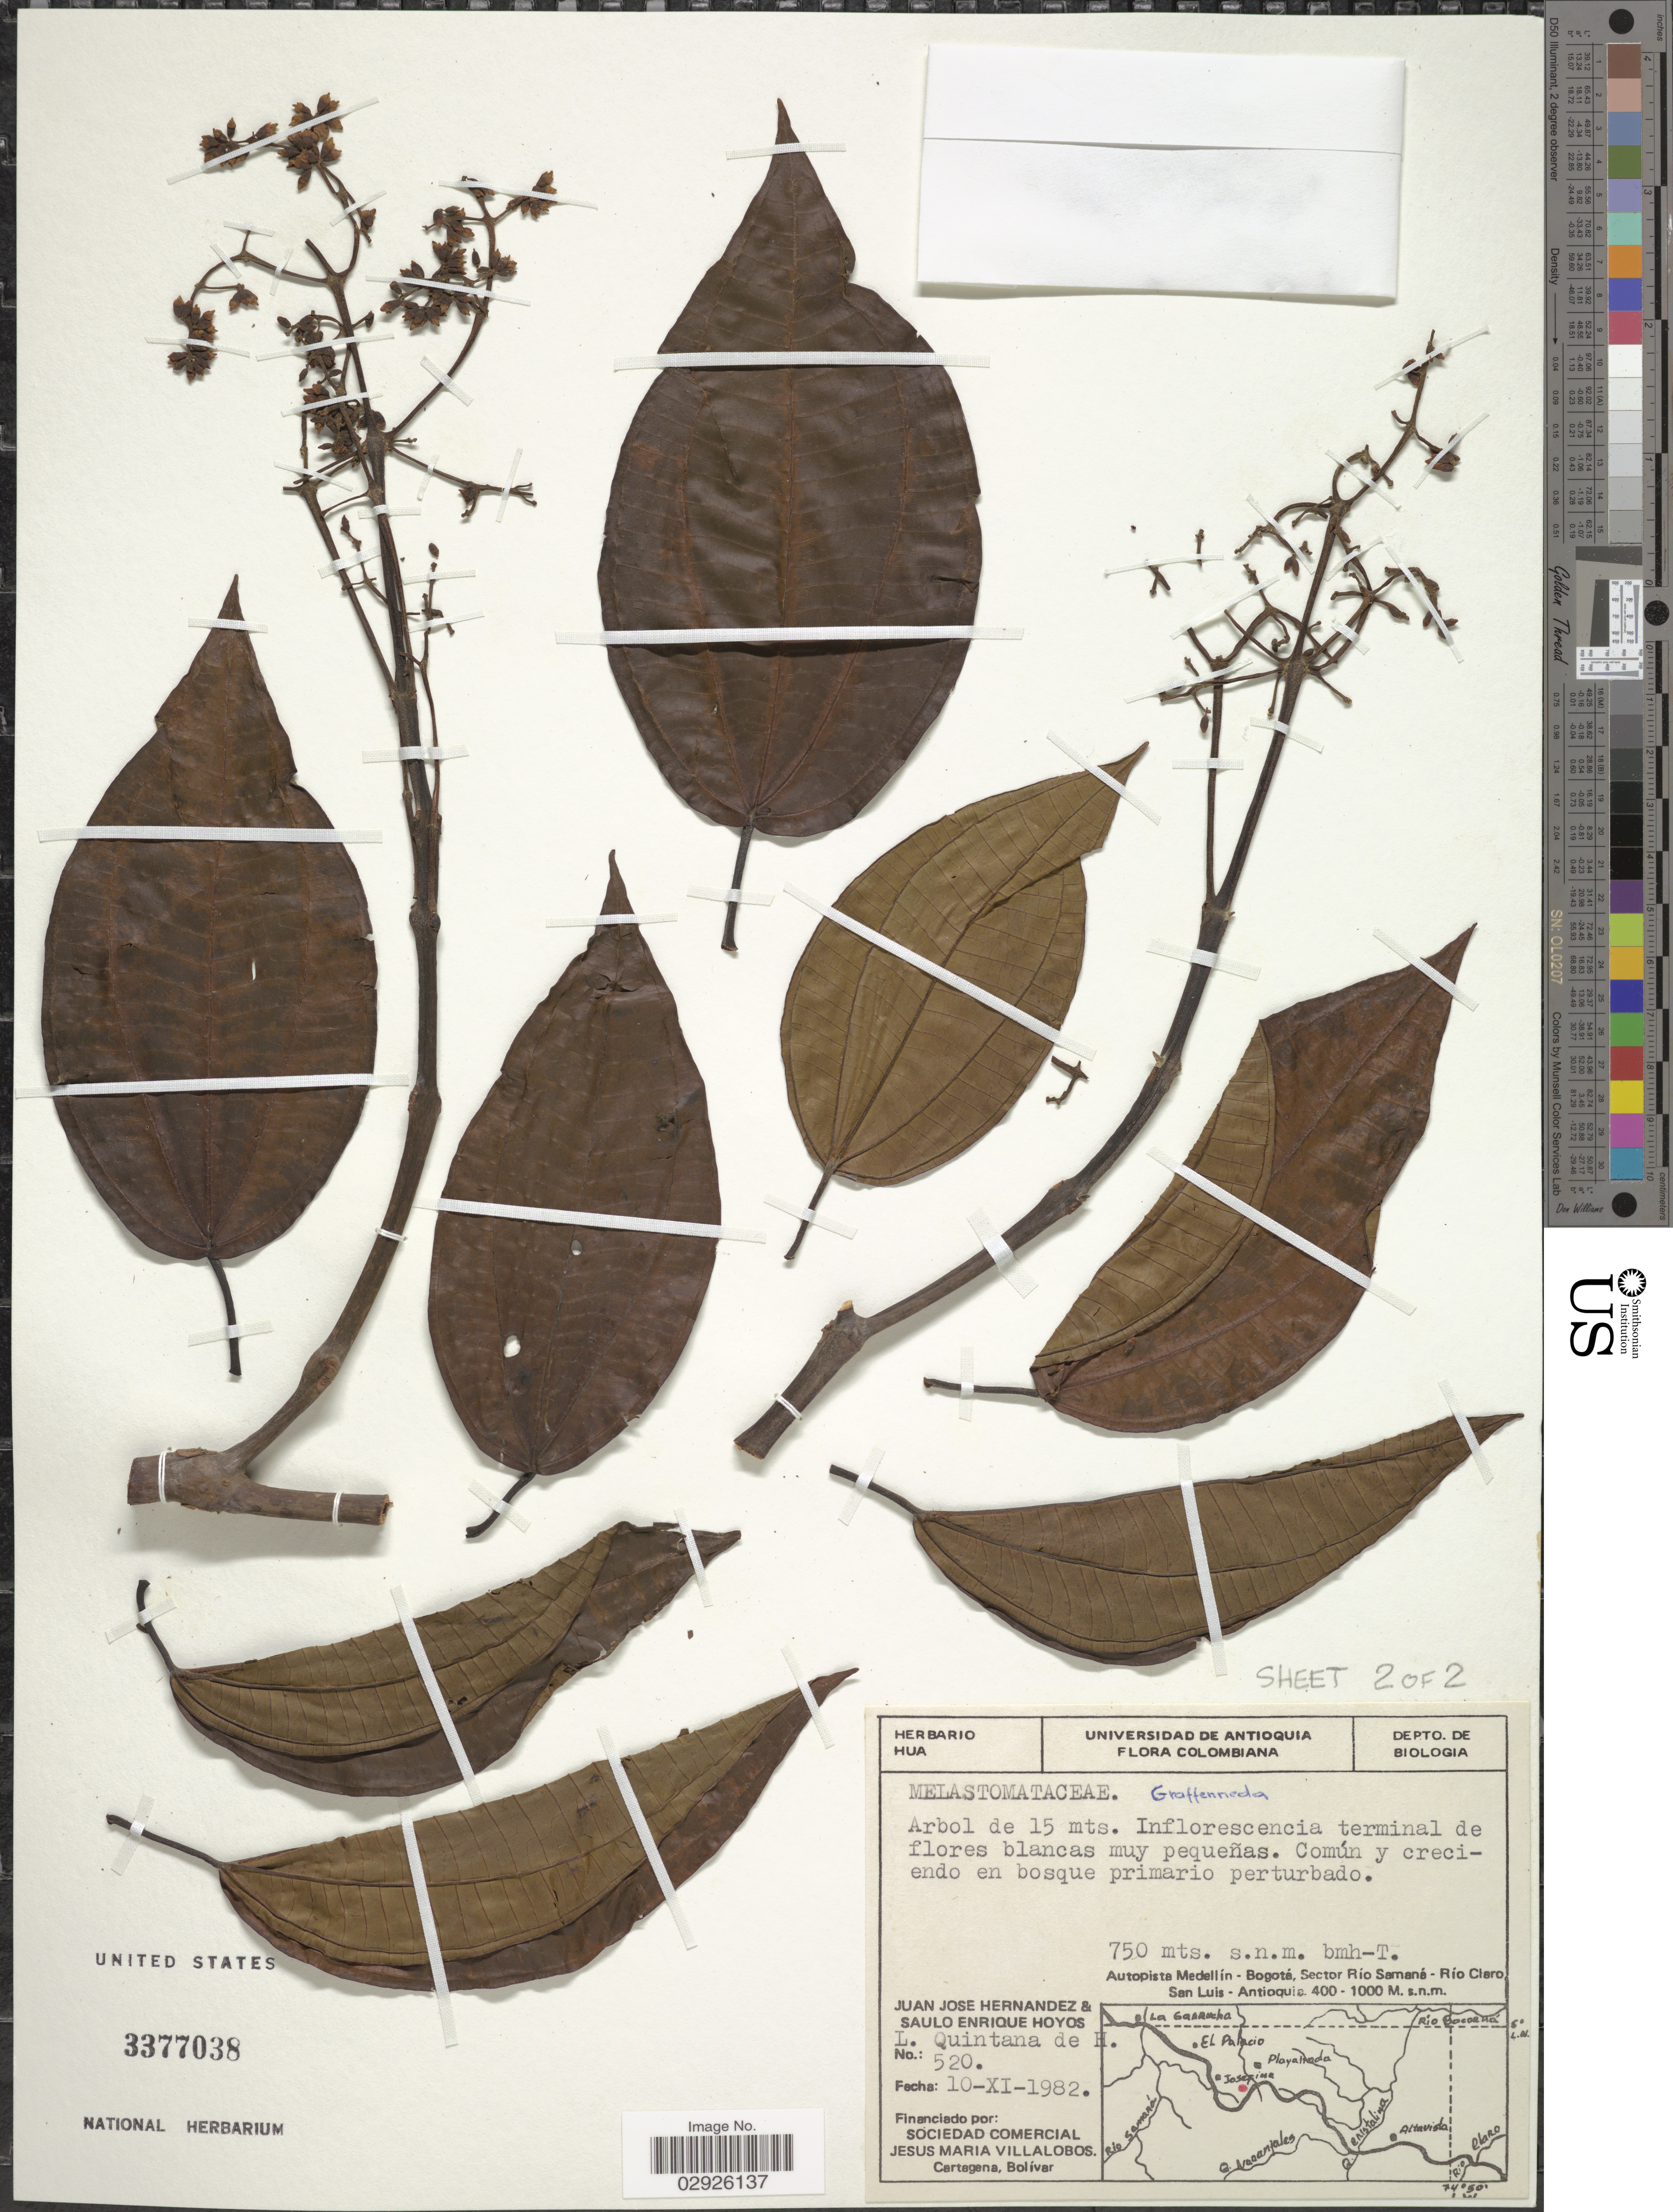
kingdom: Plantae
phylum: Tracheophyta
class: Magnoliopsida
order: Myrtales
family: Melastomataceae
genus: Graffenrieda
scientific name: Graffenrieda sp.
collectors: J. J. Hernandez, S. E. Hoyos & L. Quintana de H.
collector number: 520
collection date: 1982-11-10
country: Colombia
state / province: Antioquia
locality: Autopista Medellín - Bogotá, Sector Río Samaná - Río Claro. San Luis.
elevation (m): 750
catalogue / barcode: US 3377038